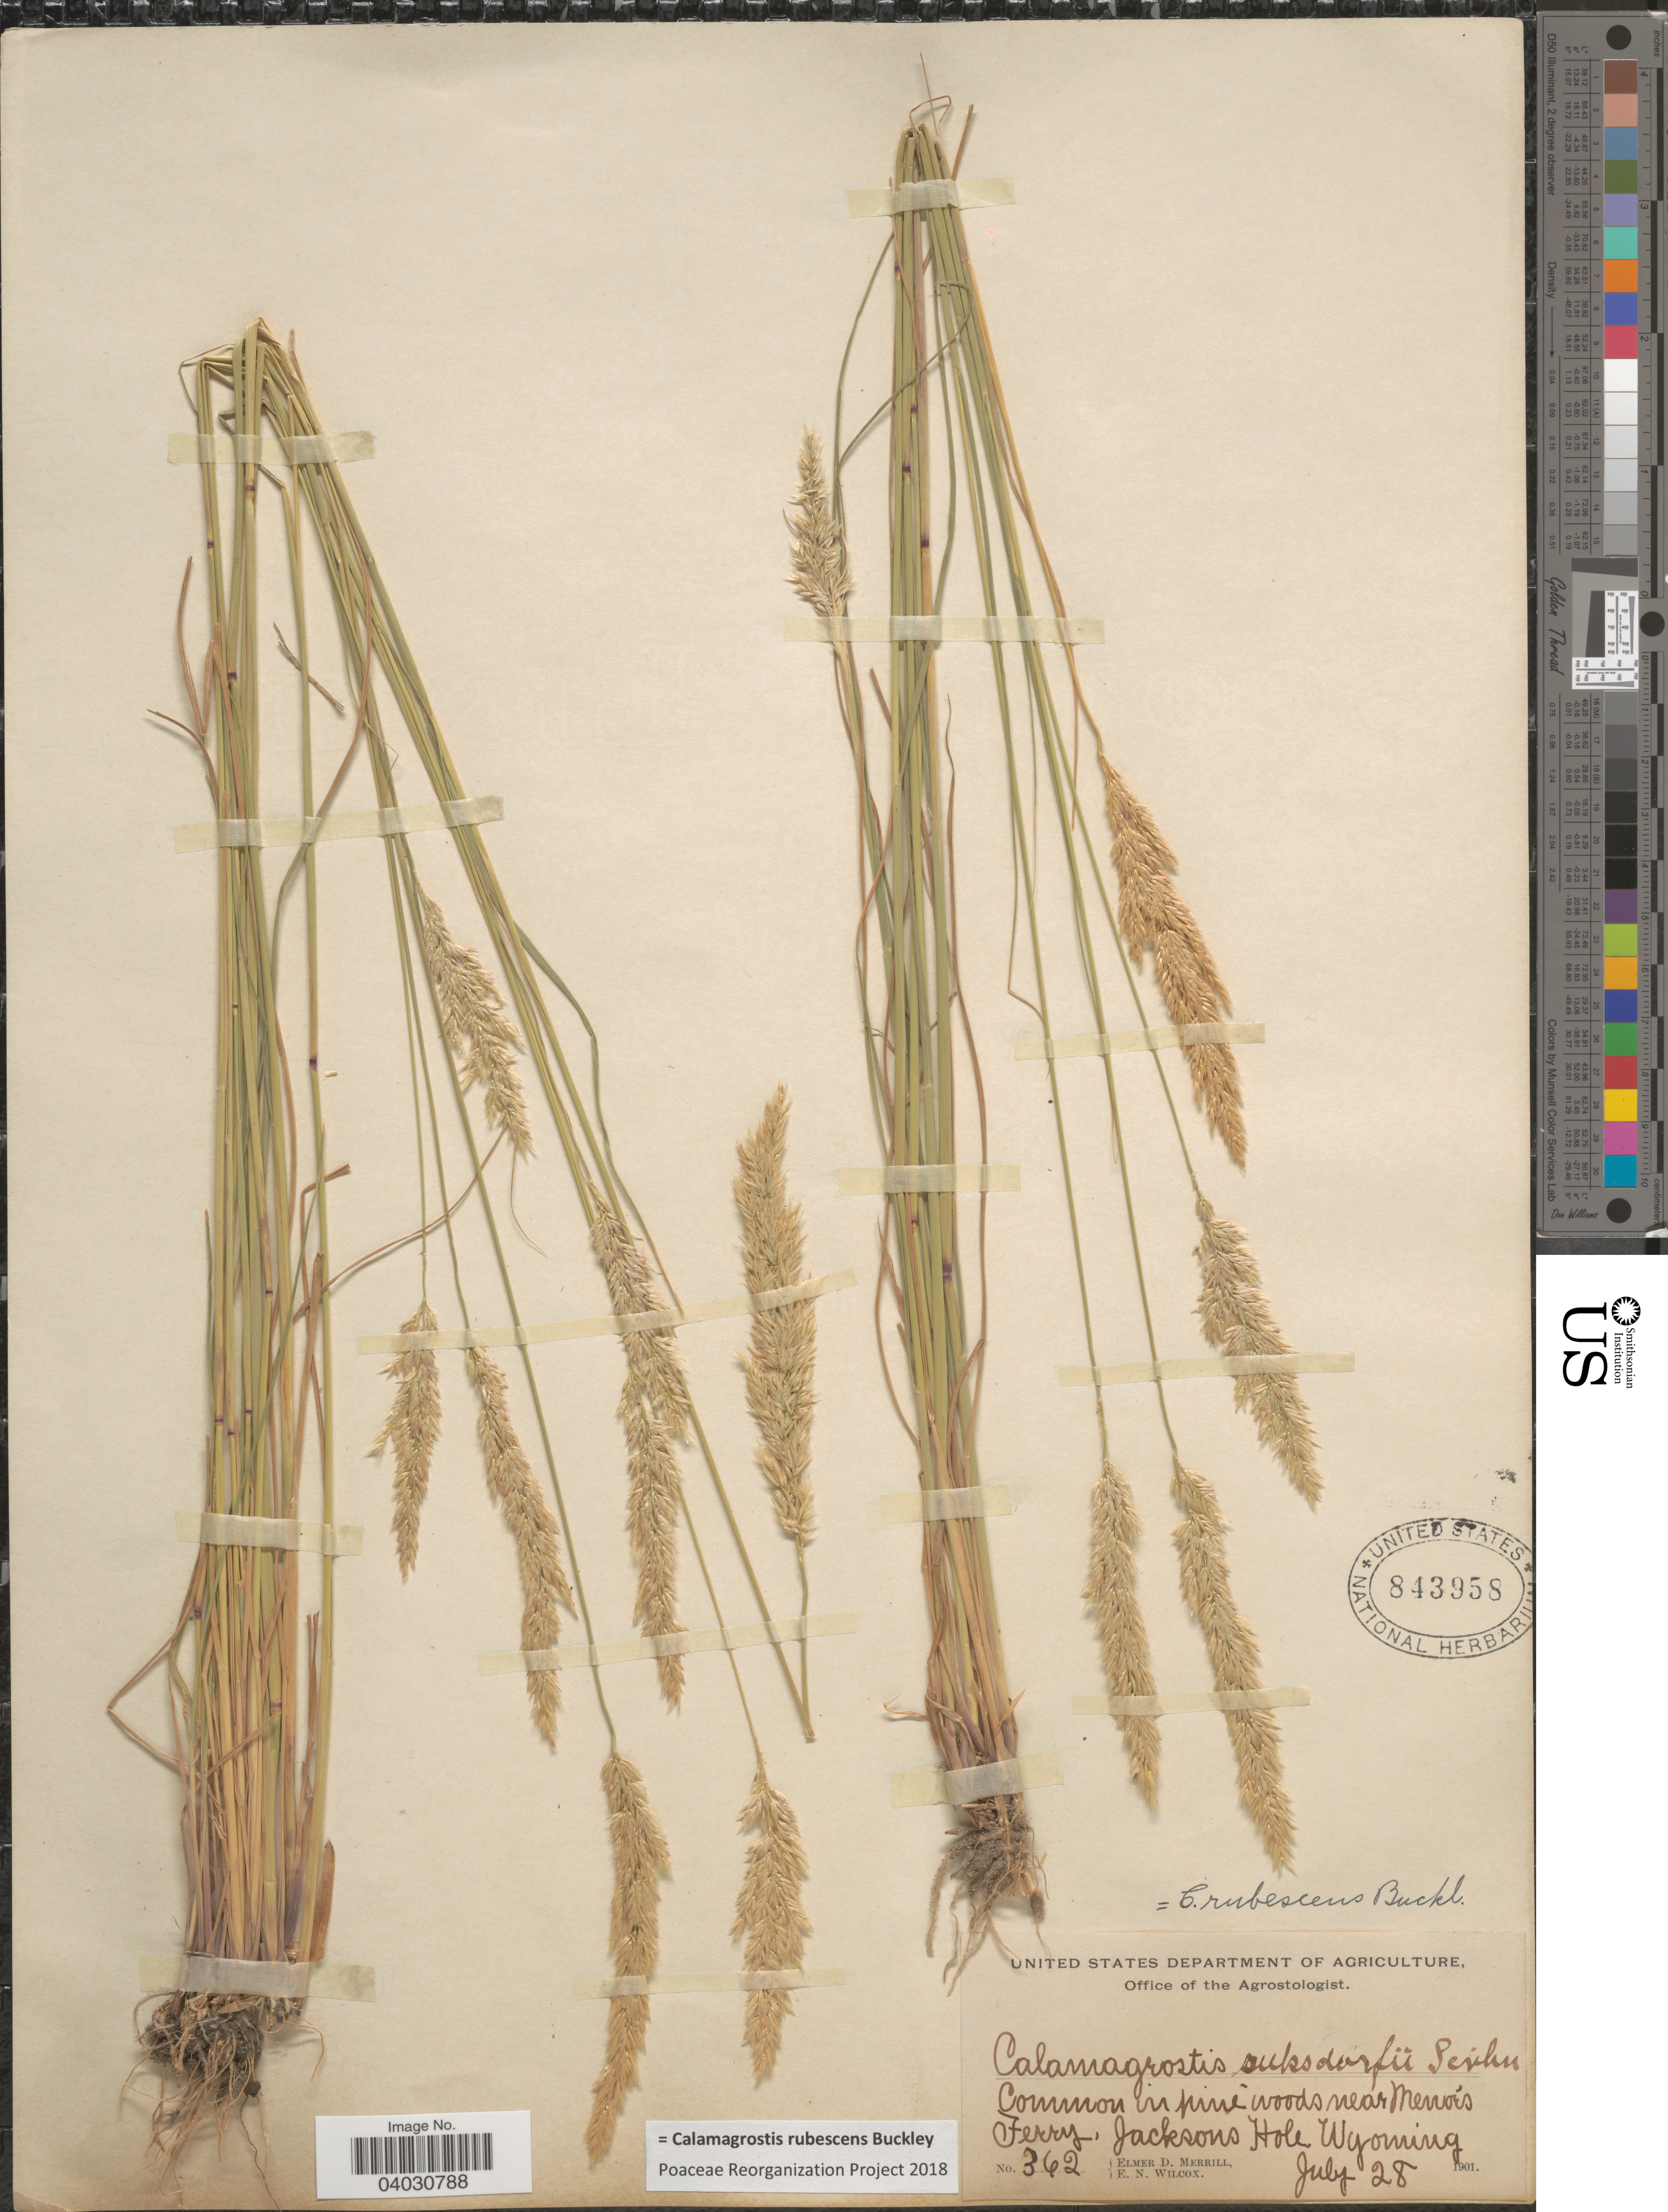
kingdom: Plantae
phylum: Tracheophyta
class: Liliopsida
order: Poales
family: Poaceae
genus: Calamagrostis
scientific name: Calamagrostis rubescens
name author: Buckley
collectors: E. D. Merrill & E. Wilcox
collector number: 362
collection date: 1901-07-28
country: United States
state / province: Wyoming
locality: Common in pine woods near Menor's Ferry, Jacksons Hole.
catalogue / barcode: US 843958